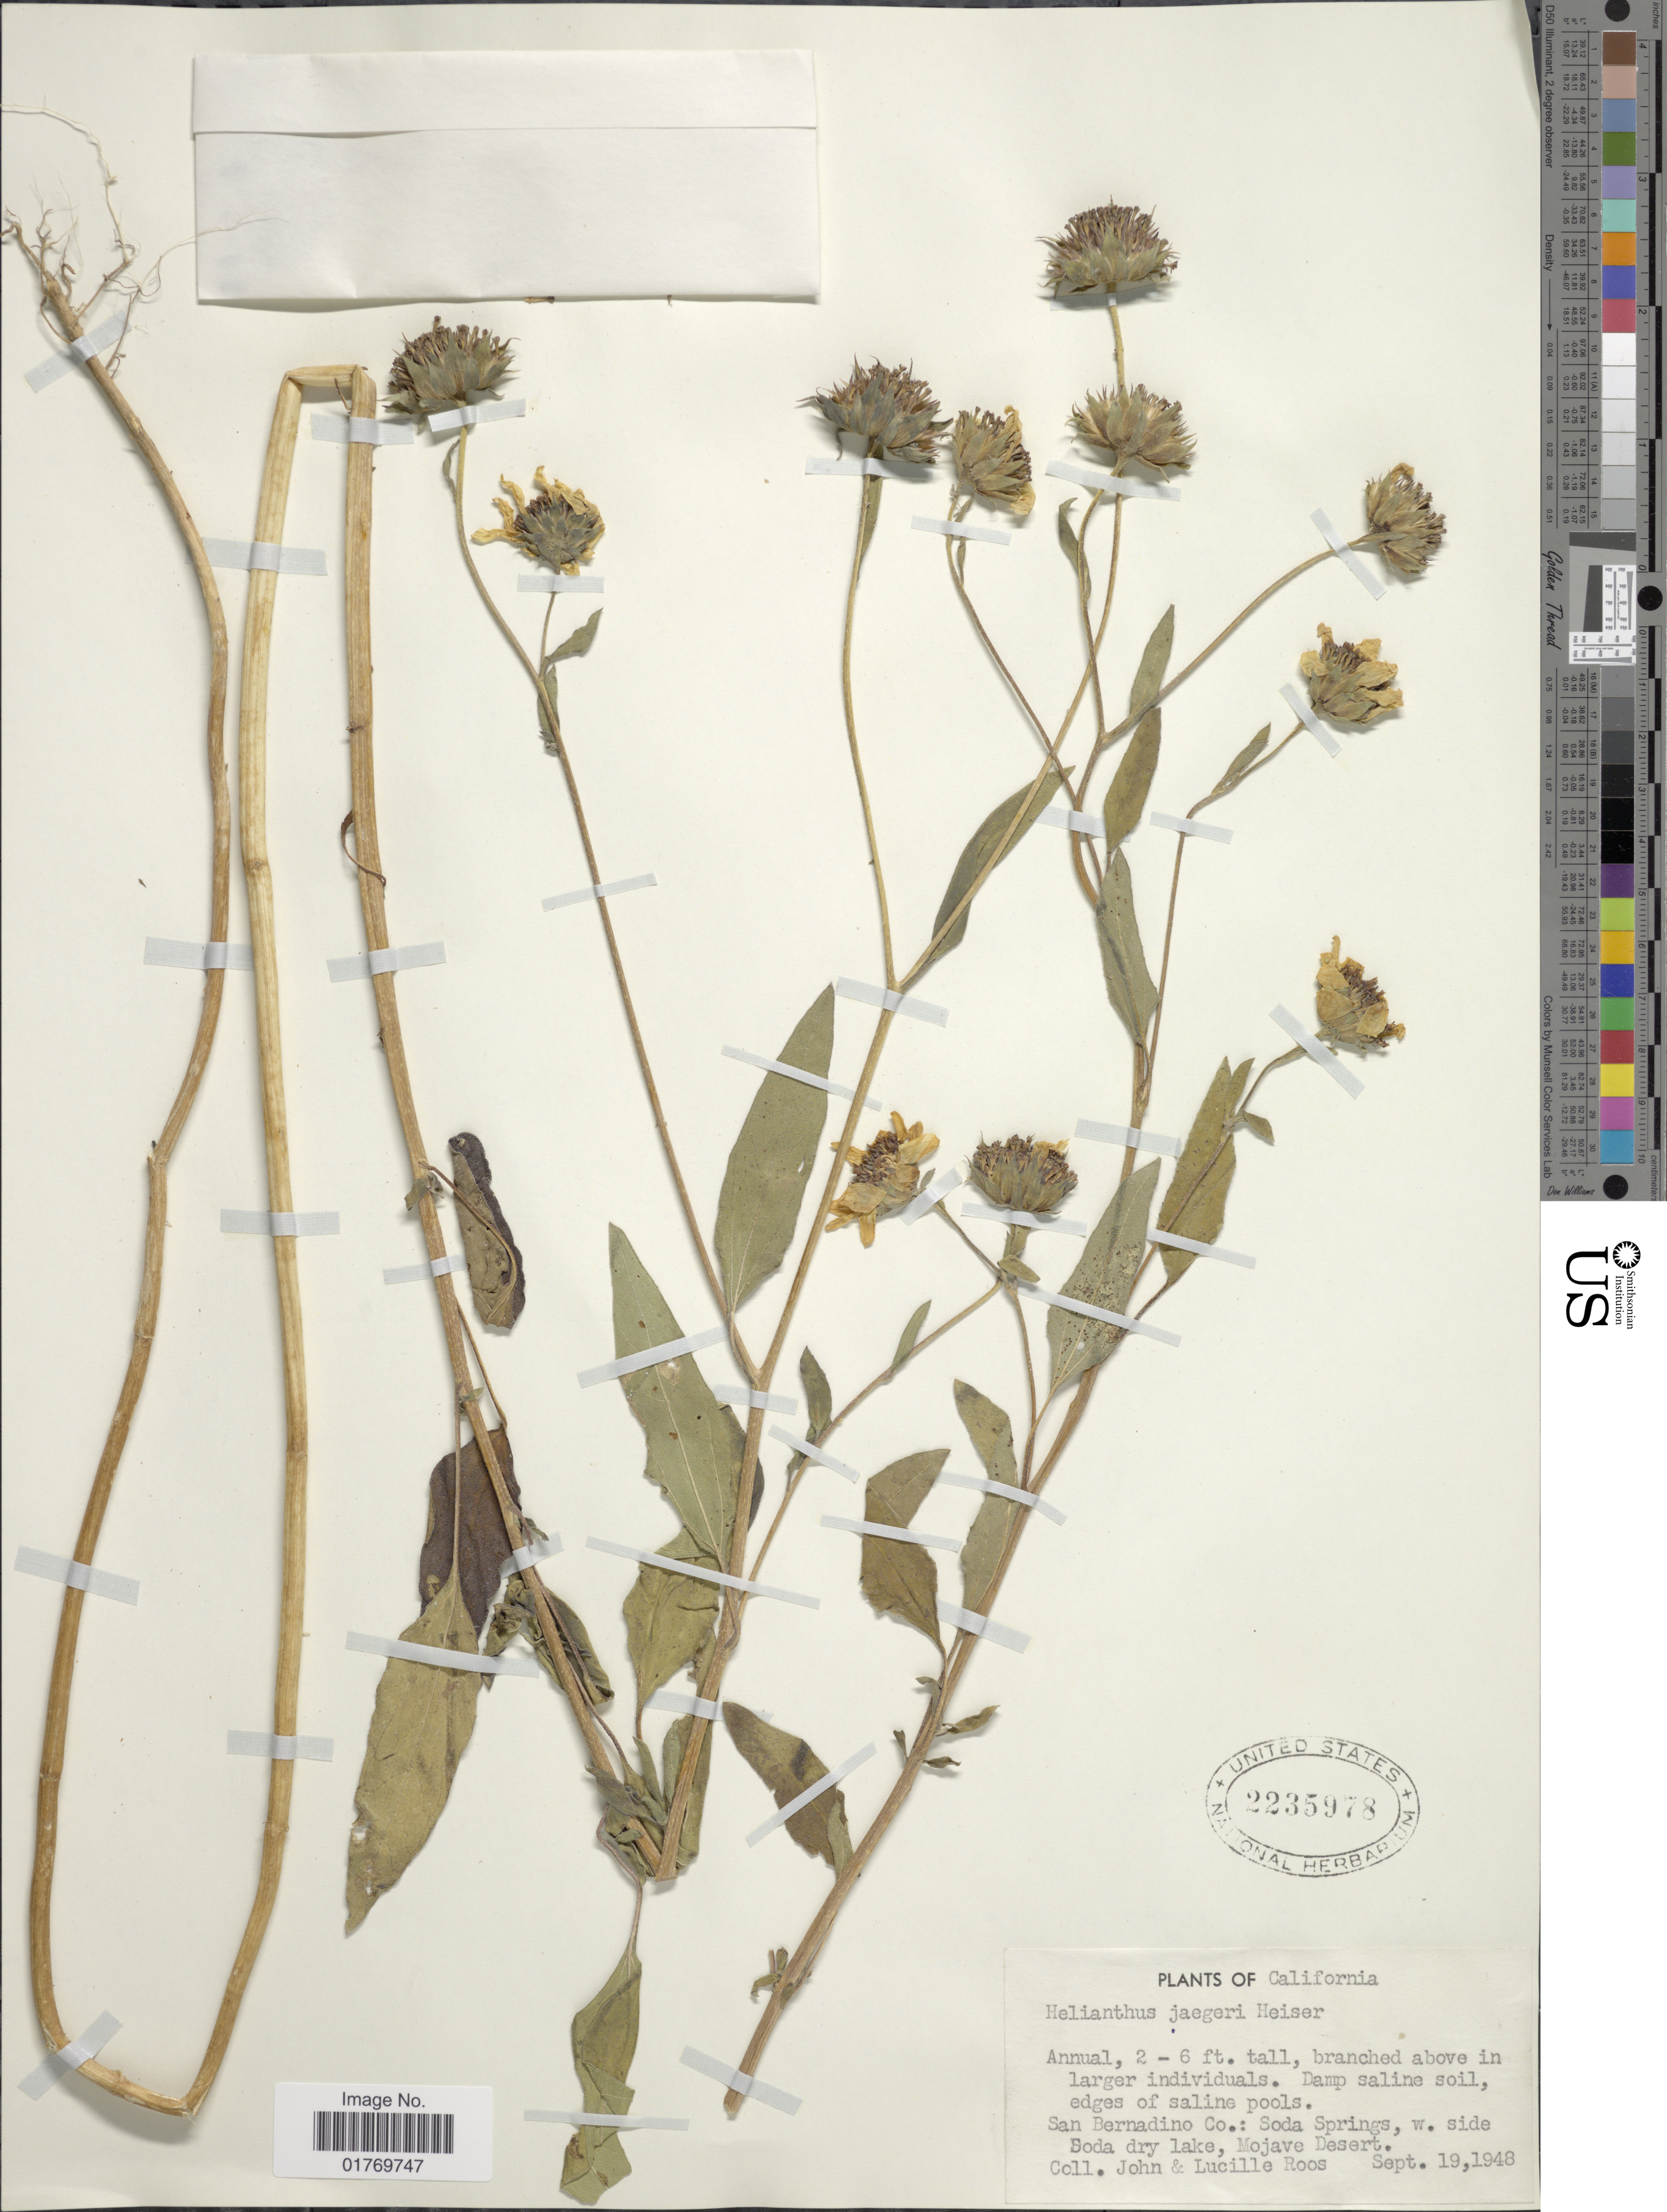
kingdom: Plantae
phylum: Tracheophyta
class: Magnoliopsida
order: Asterales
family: Asteraceae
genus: Helianthus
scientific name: Helianthus annuus subsp. jaegeri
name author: Heiser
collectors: J. C. Roos & L. Roos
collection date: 1948-09-19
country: United States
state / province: California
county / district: San Bernardino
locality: San Bernardino Co.: Soda Springs, w. side Soda dry lake, Mojave Desert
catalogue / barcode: US 2235978